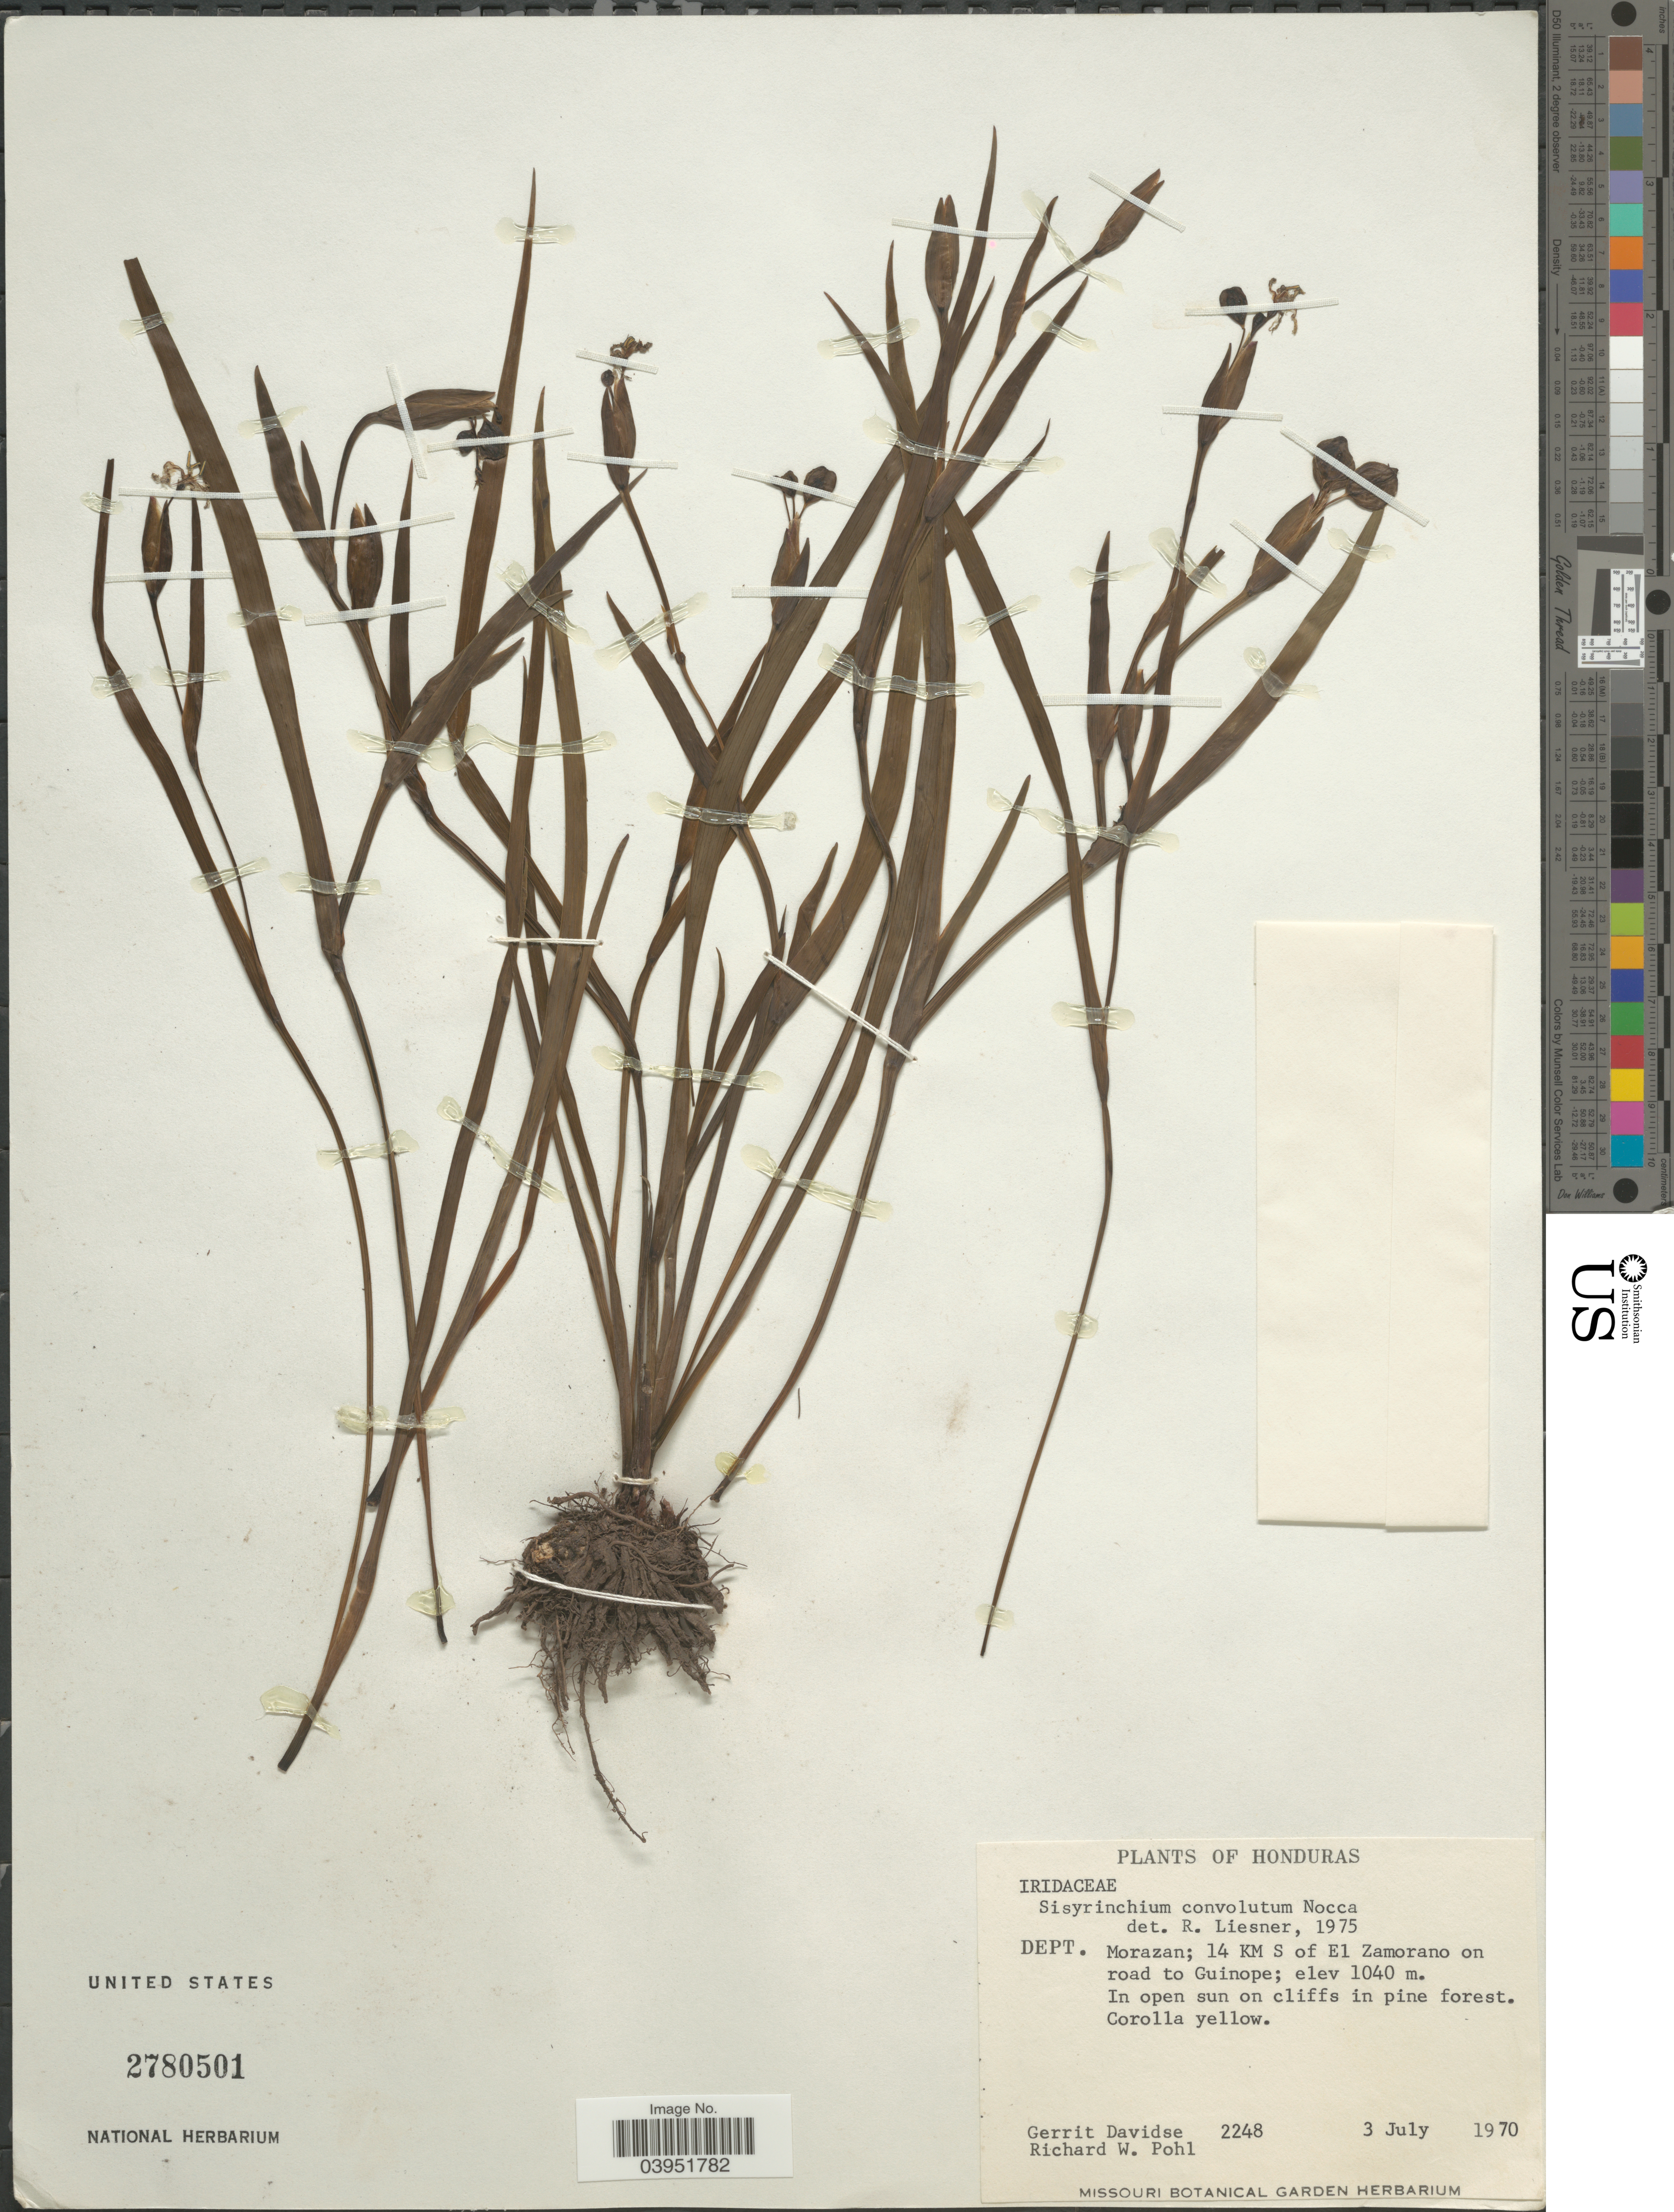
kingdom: Plantae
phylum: Tracheophyta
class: Liliopsida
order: Asparagales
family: Iridaceae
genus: Sisyrinchium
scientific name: Sisyrinchium convolutum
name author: Nocca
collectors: G. Davidse & R. W. Pohl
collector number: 2248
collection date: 1970-07-03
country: Honduras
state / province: Fco. Morazán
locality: Dept. Morazán; 14 KM S of El Zamorano on road to Guinope.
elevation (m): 1040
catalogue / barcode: US 2780501